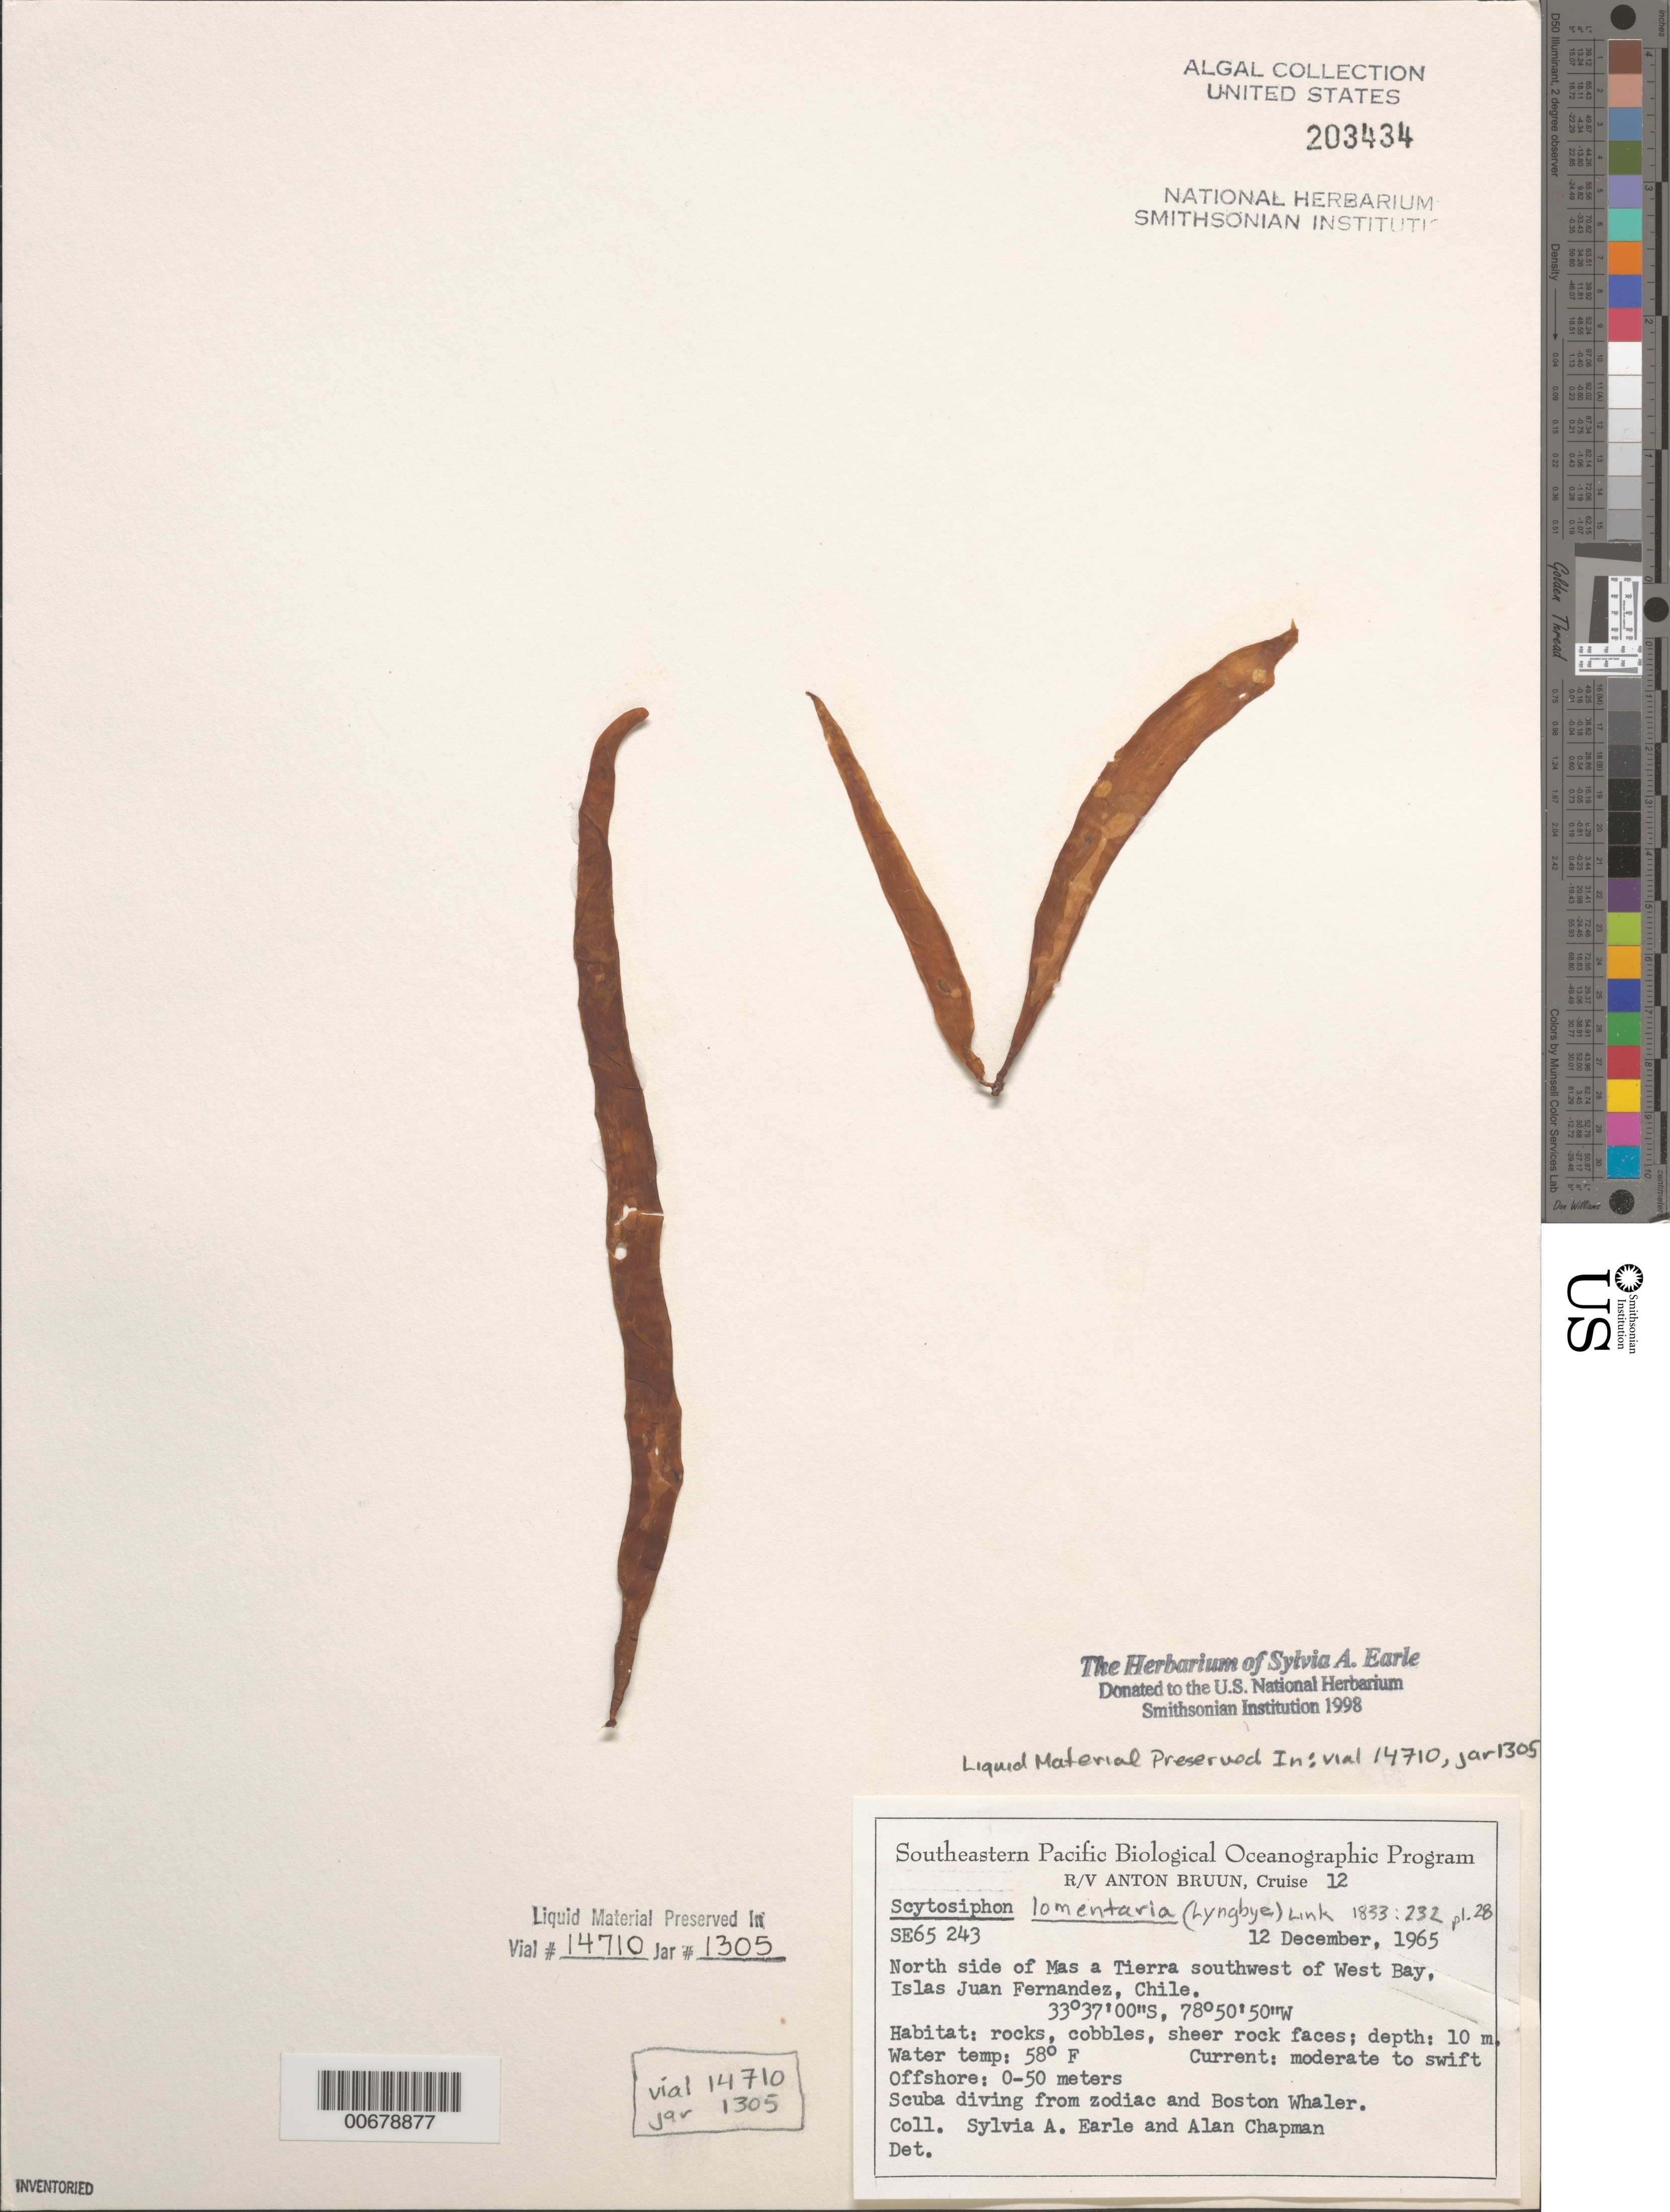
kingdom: Chromista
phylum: Ochrophyta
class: Phaeophyceae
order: Scytosiphonales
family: Scytosiphonaceae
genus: Scytosiphon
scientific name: Scytosiphon lomentaria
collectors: S. A. Earle & A. Chapman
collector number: SE 65243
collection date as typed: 12 Dec 1965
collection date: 1965-12-12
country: Chile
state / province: Valparaíso (V)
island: Isla Más a Tierra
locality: Southwest of West Bay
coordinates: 33 37' 00" S, 78 50' 50" W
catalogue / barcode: US 203434